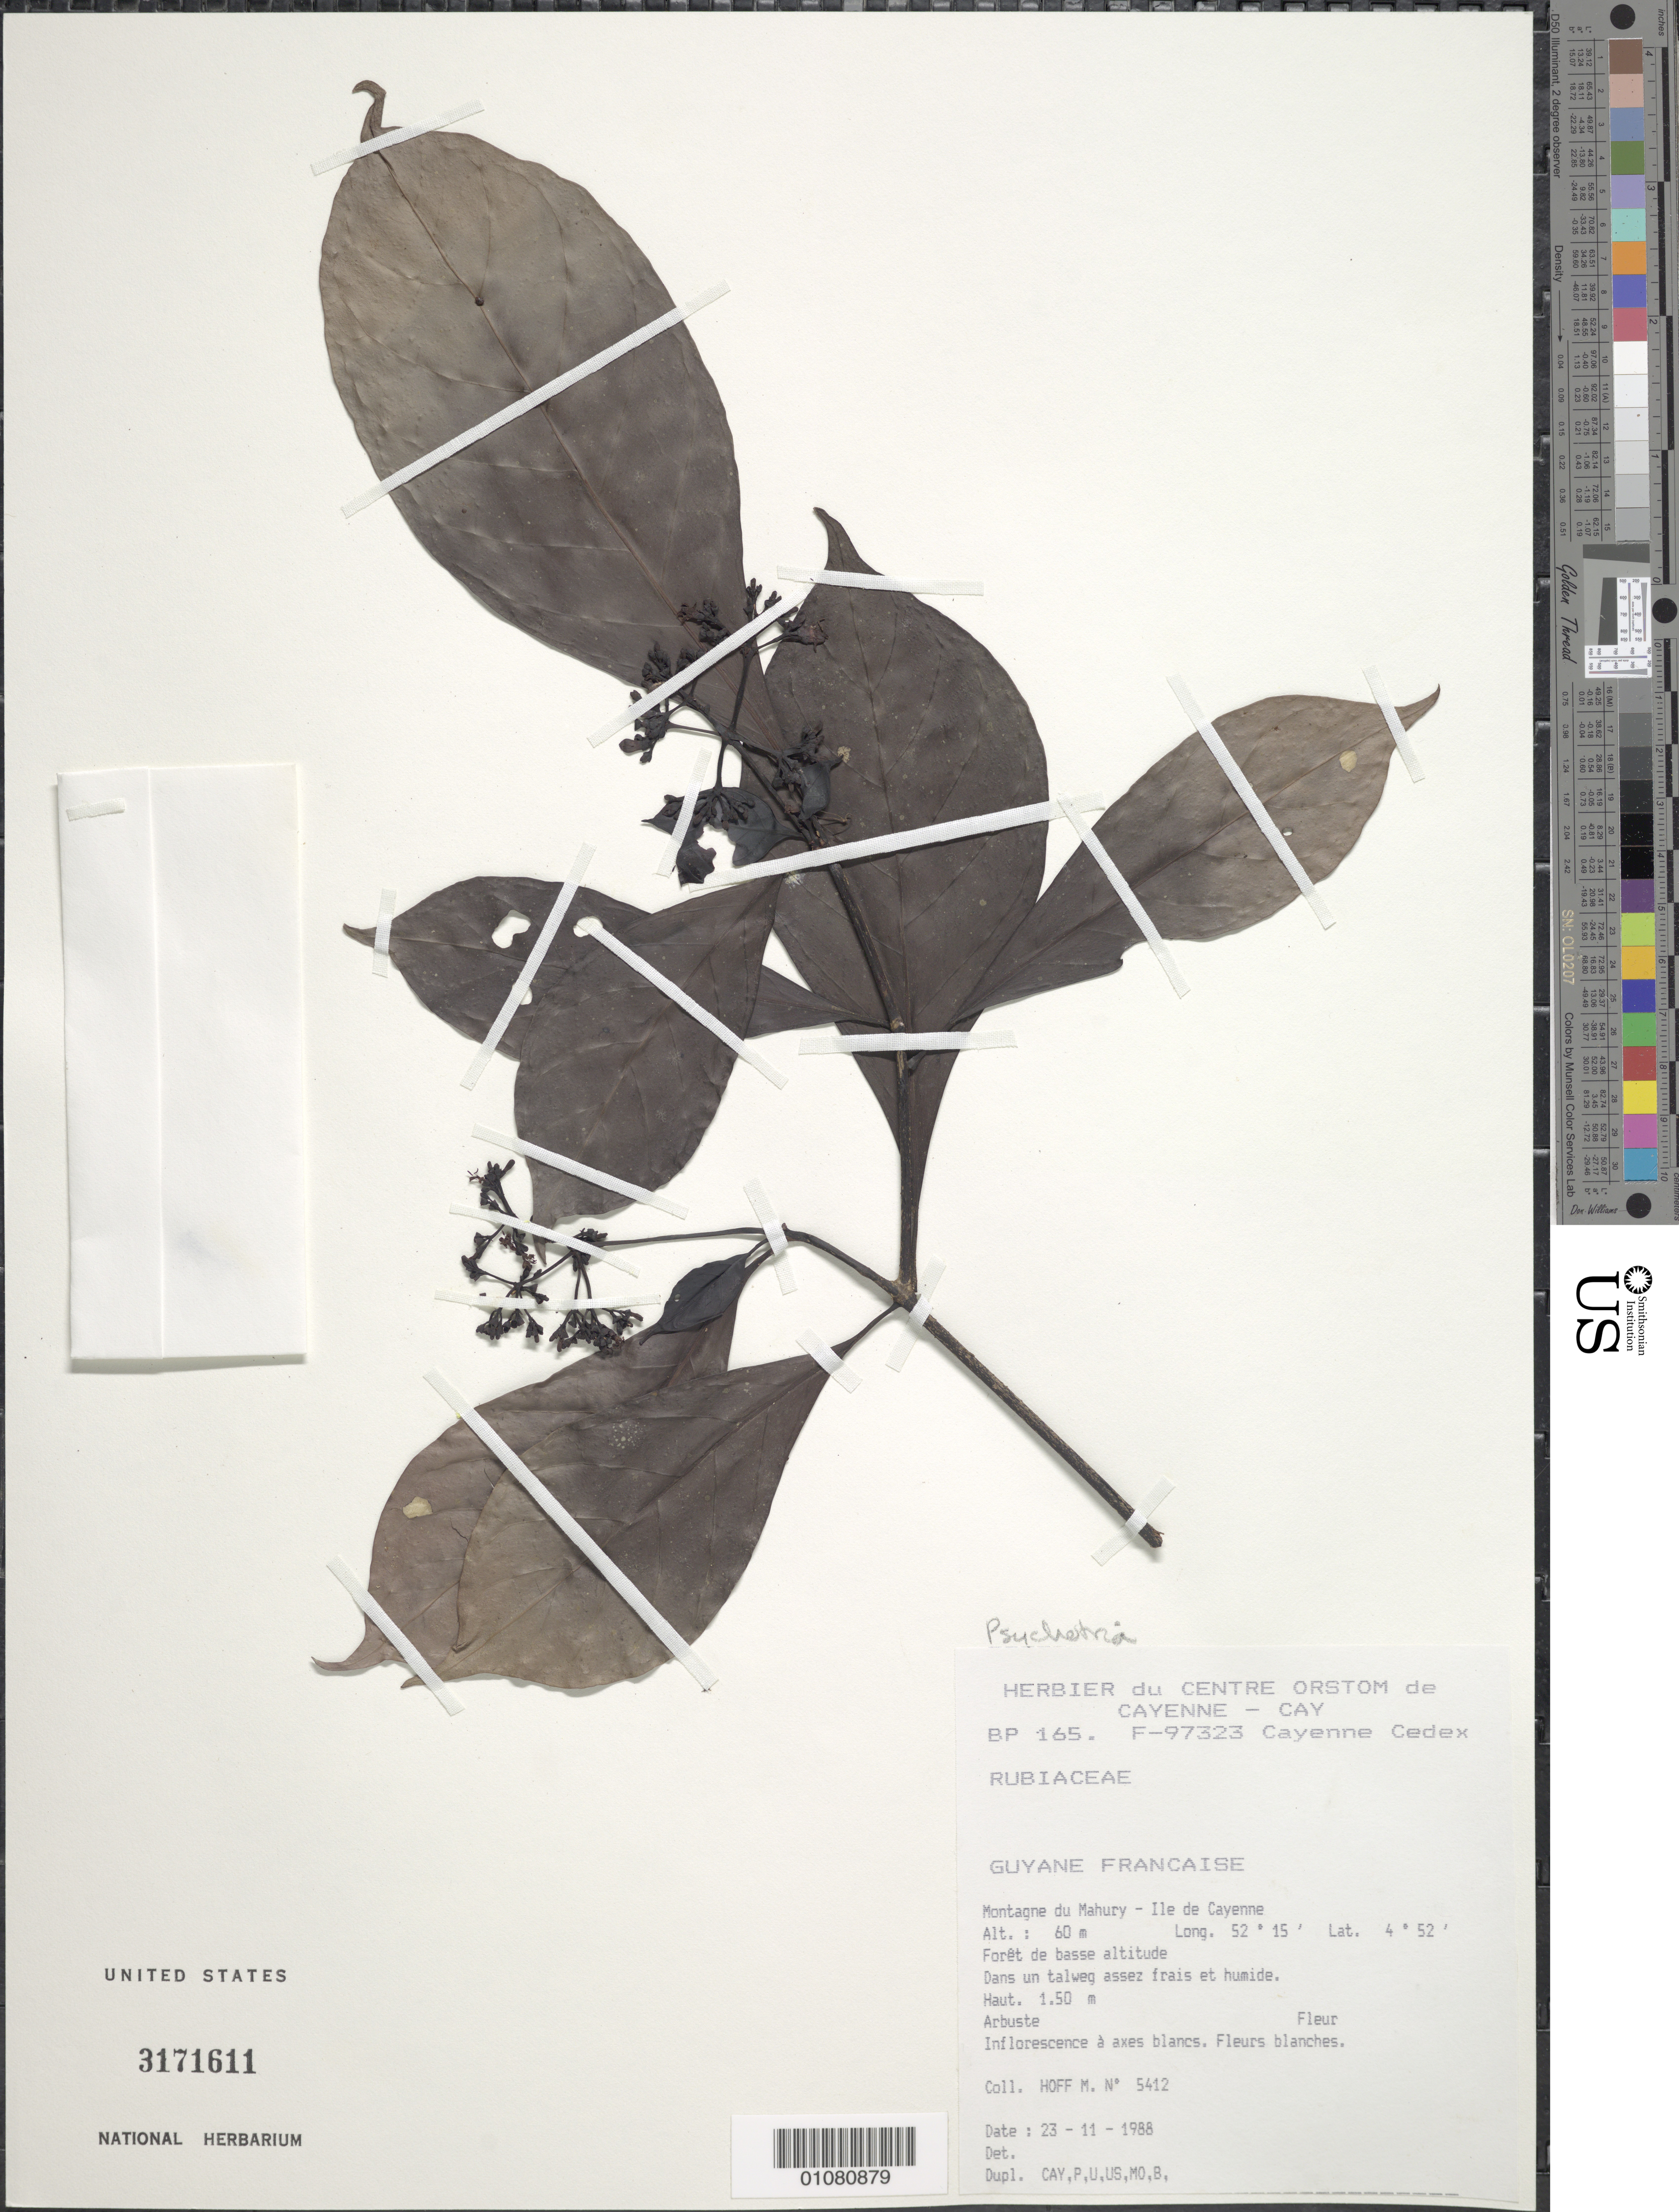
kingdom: Plantae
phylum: Tracheophyta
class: Magnoliopsida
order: Gentianales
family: Rubiaceae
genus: Psychotria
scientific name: Psychotria sp.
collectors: M. Hoff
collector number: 5412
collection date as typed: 23-Nov-88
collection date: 1988-11-23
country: French Guiana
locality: Montagne de Mahury, Ile de Cayenne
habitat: Foret de basse altitude. Dans un talweg assez frais et humide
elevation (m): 60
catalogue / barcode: US 3171611